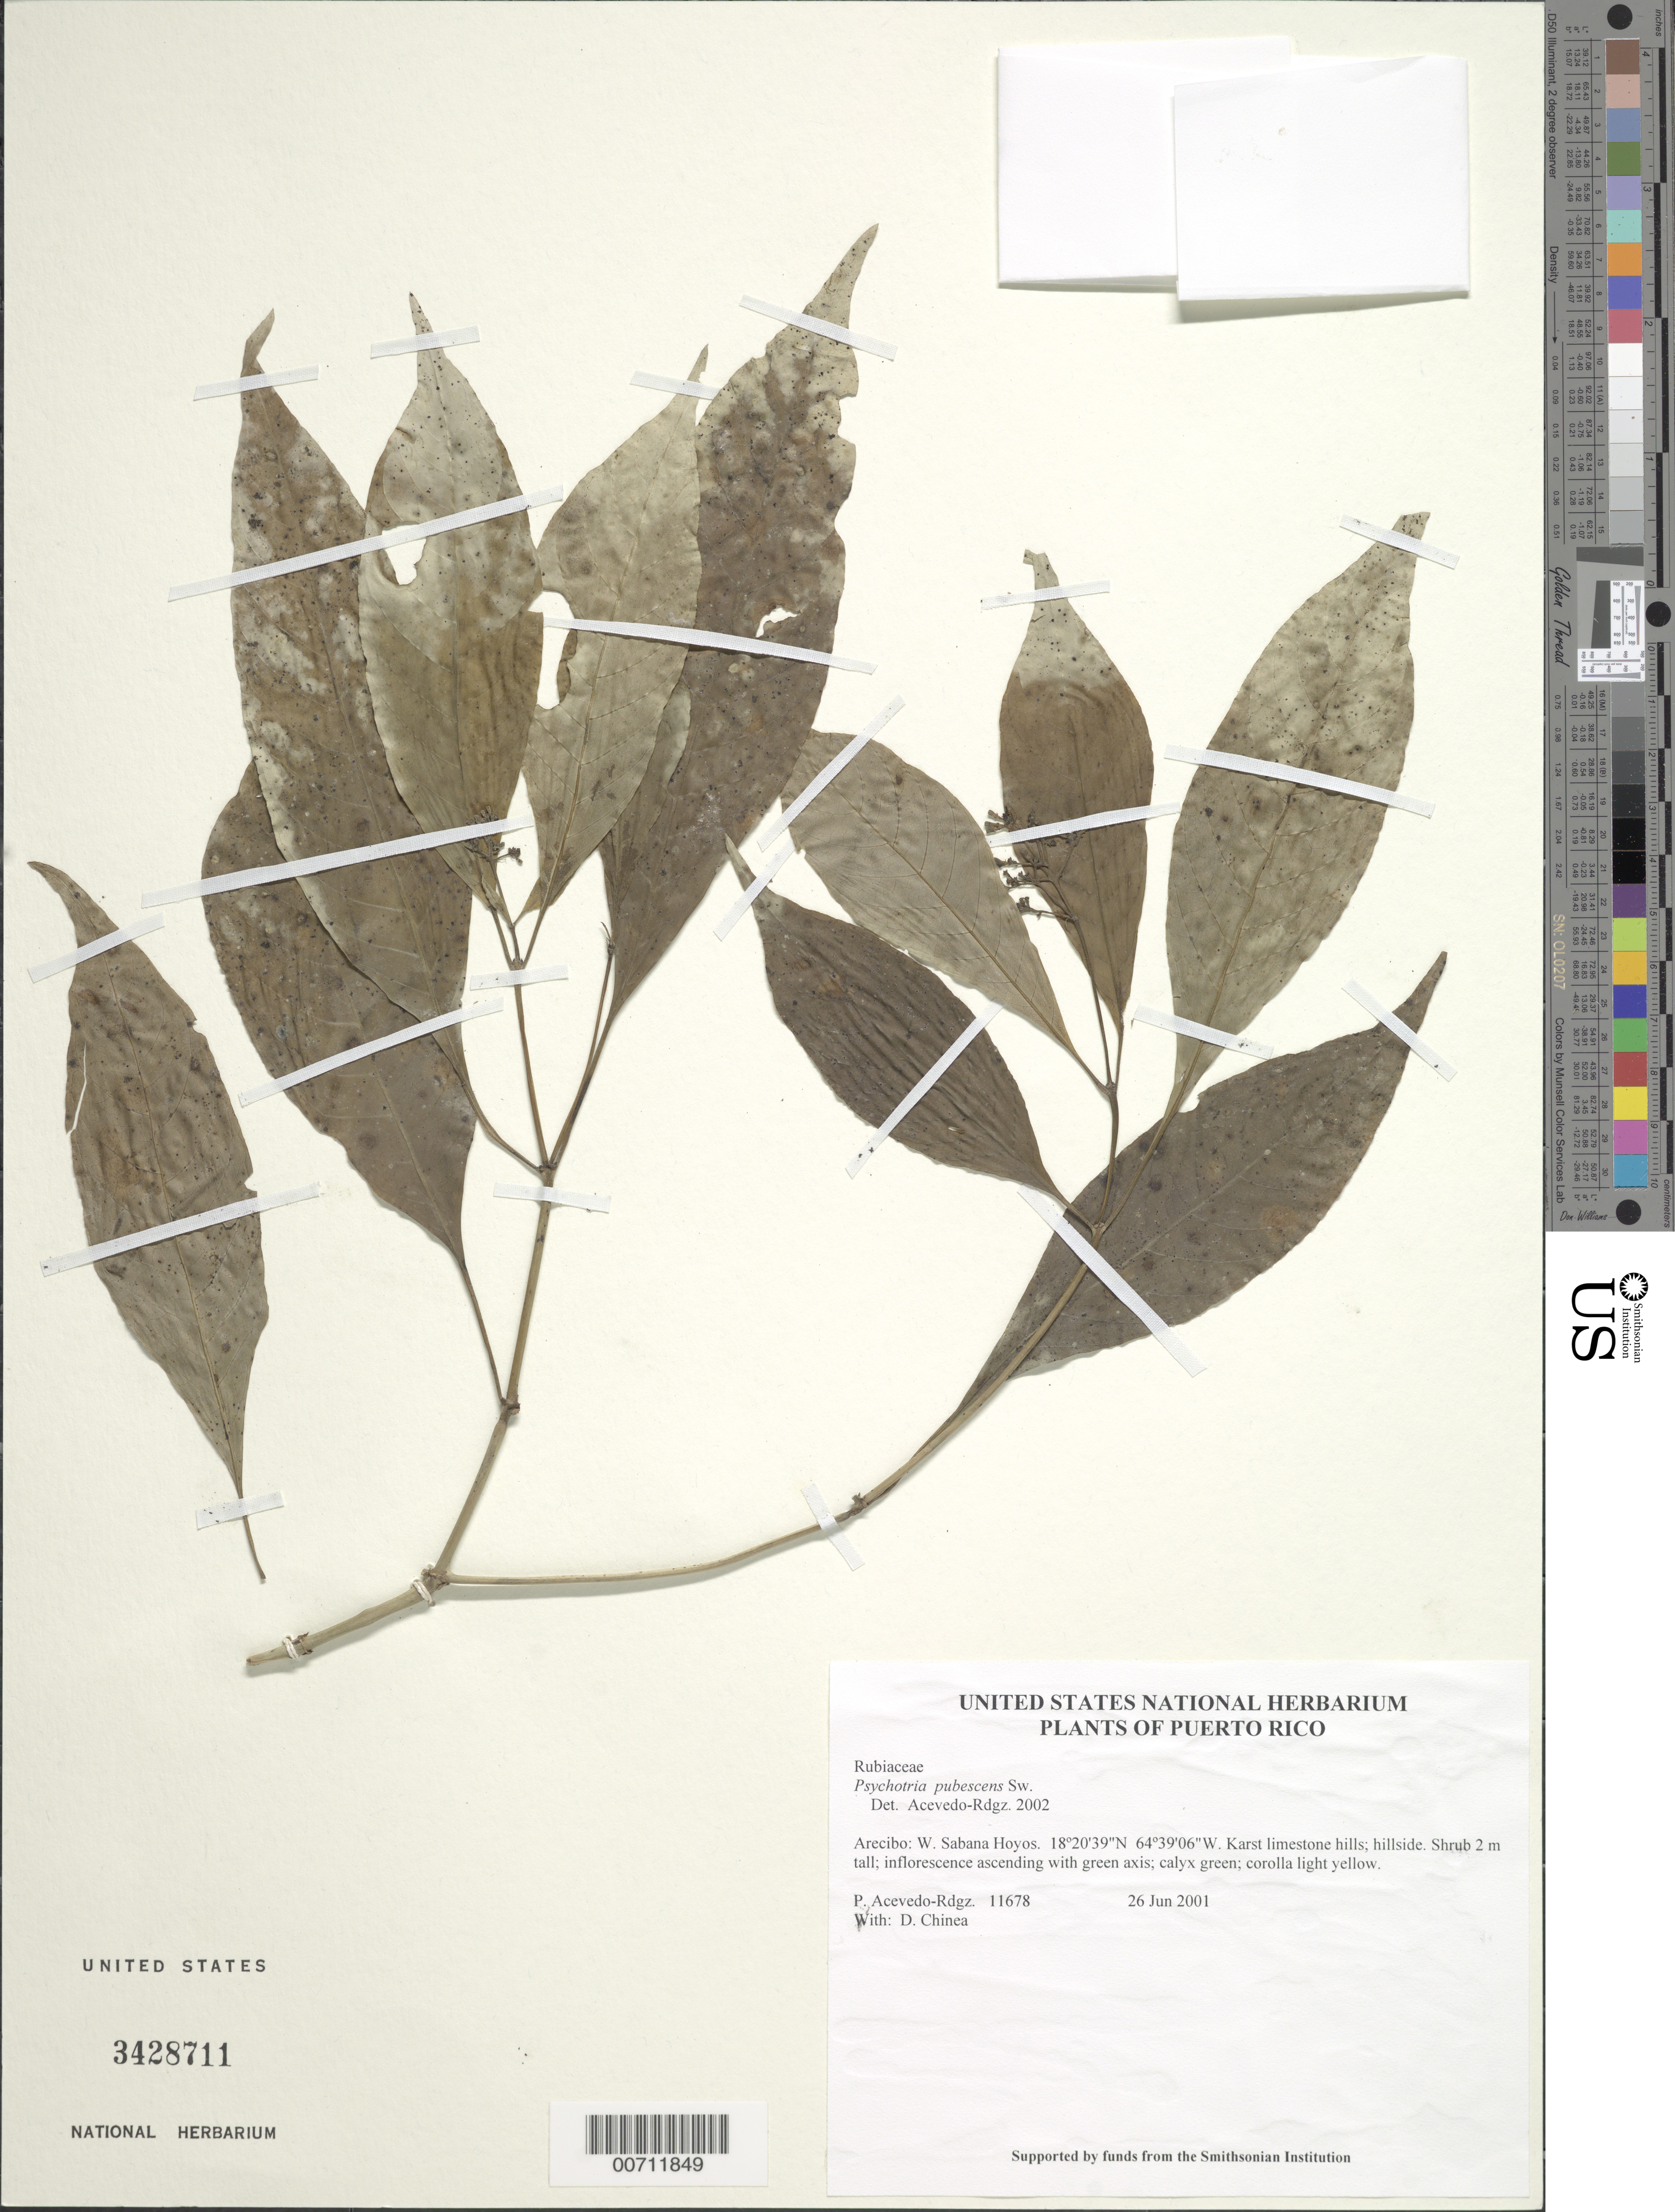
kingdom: Plantae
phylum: Tracheophyta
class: Magnoliopsida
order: Gentianales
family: Rubiaceae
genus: Psychotria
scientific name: Psychotria pubescens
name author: Sw.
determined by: Acevedo-Rodríguez, P., (BOT), Smithsonian Institution - National Museum of Natural History (UNITED STATES)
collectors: P. Acevedo-Rodr. & D. Chinea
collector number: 11678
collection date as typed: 26 Jun 2001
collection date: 2001-06-26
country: Puerto Rico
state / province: Arecibo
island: Puerto Rico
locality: Arecibo: W. Sabana Hoyos.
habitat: Karst limestone hills; hillside.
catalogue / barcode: US 3428711